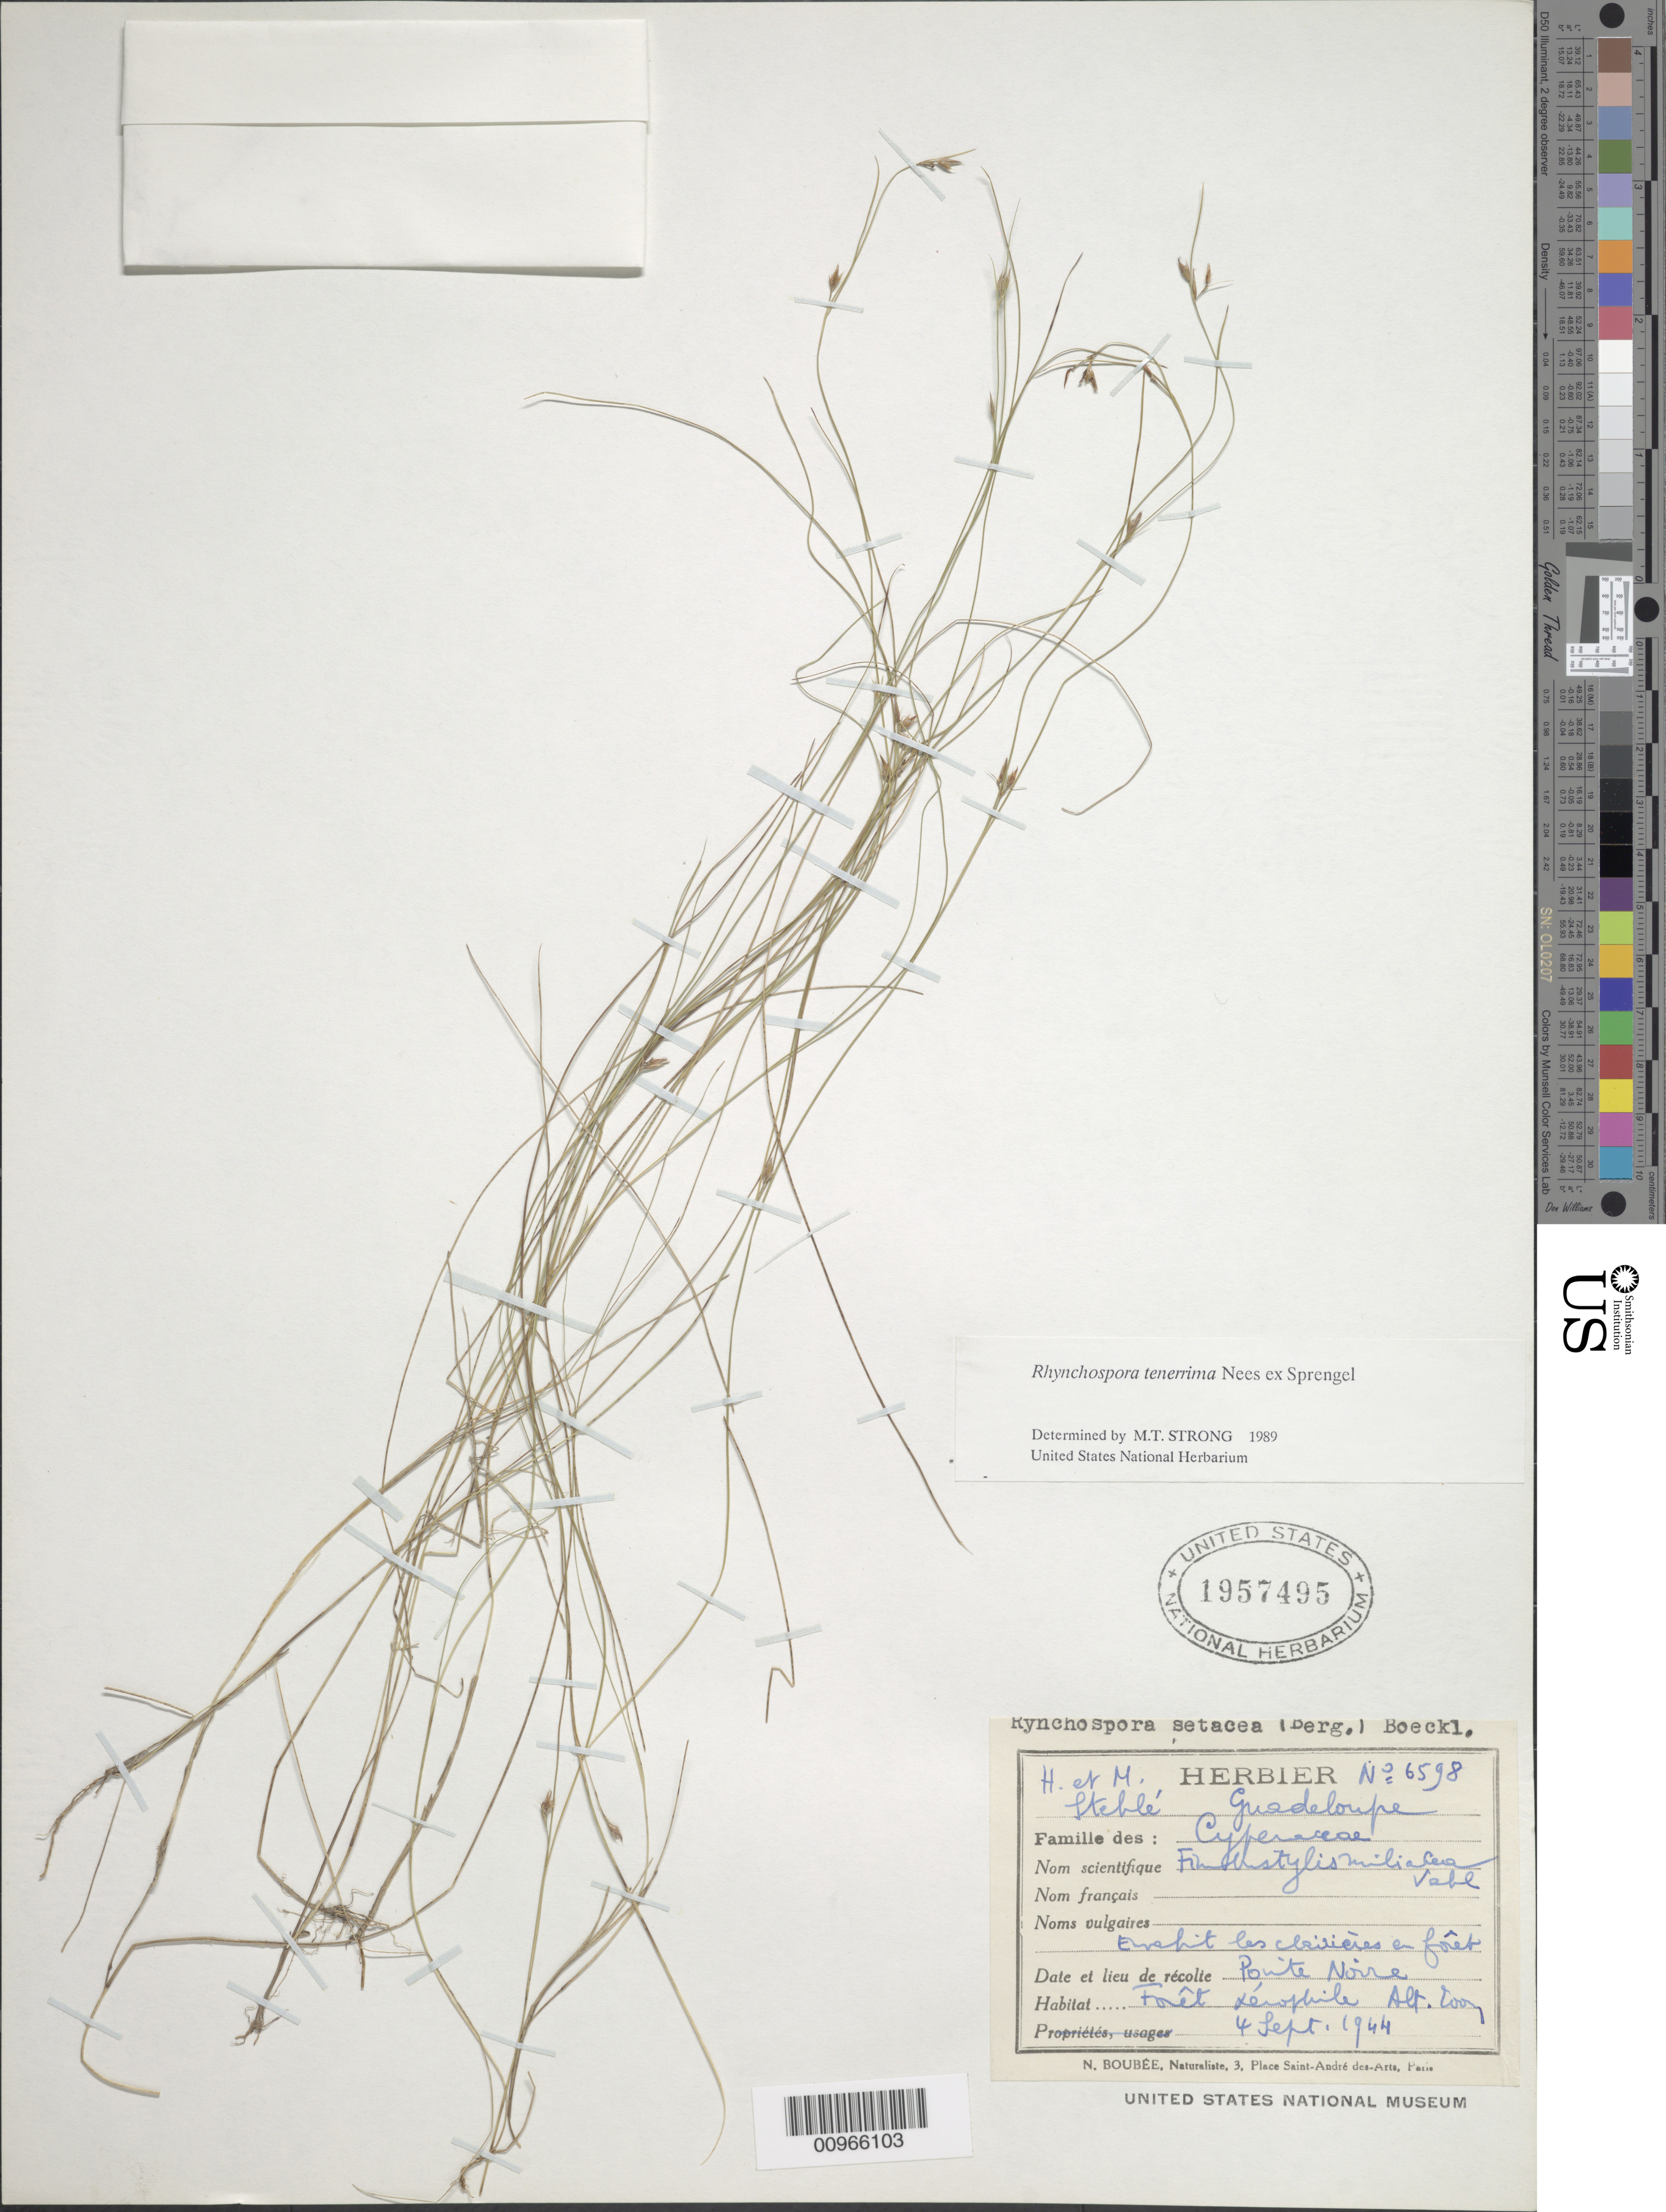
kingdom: Plantae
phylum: Tracheophyta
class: Liliopsida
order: Poales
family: Cyperaceae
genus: Rhynchospora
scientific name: Rhynchospora tenerrima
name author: Nees ex Spreng.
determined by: Strong, M. T., (US), Smithsonian Institution - National Museum of Natural History (UNITED STATES)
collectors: H. Stehlé & M. Stehlé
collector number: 6598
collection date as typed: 04 Sep 1944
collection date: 1944-09-04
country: Guadeloupe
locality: "Evahit les claivières a fôret" Pointe Noire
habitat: Fôret xérophile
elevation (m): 200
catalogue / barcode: US 1957495